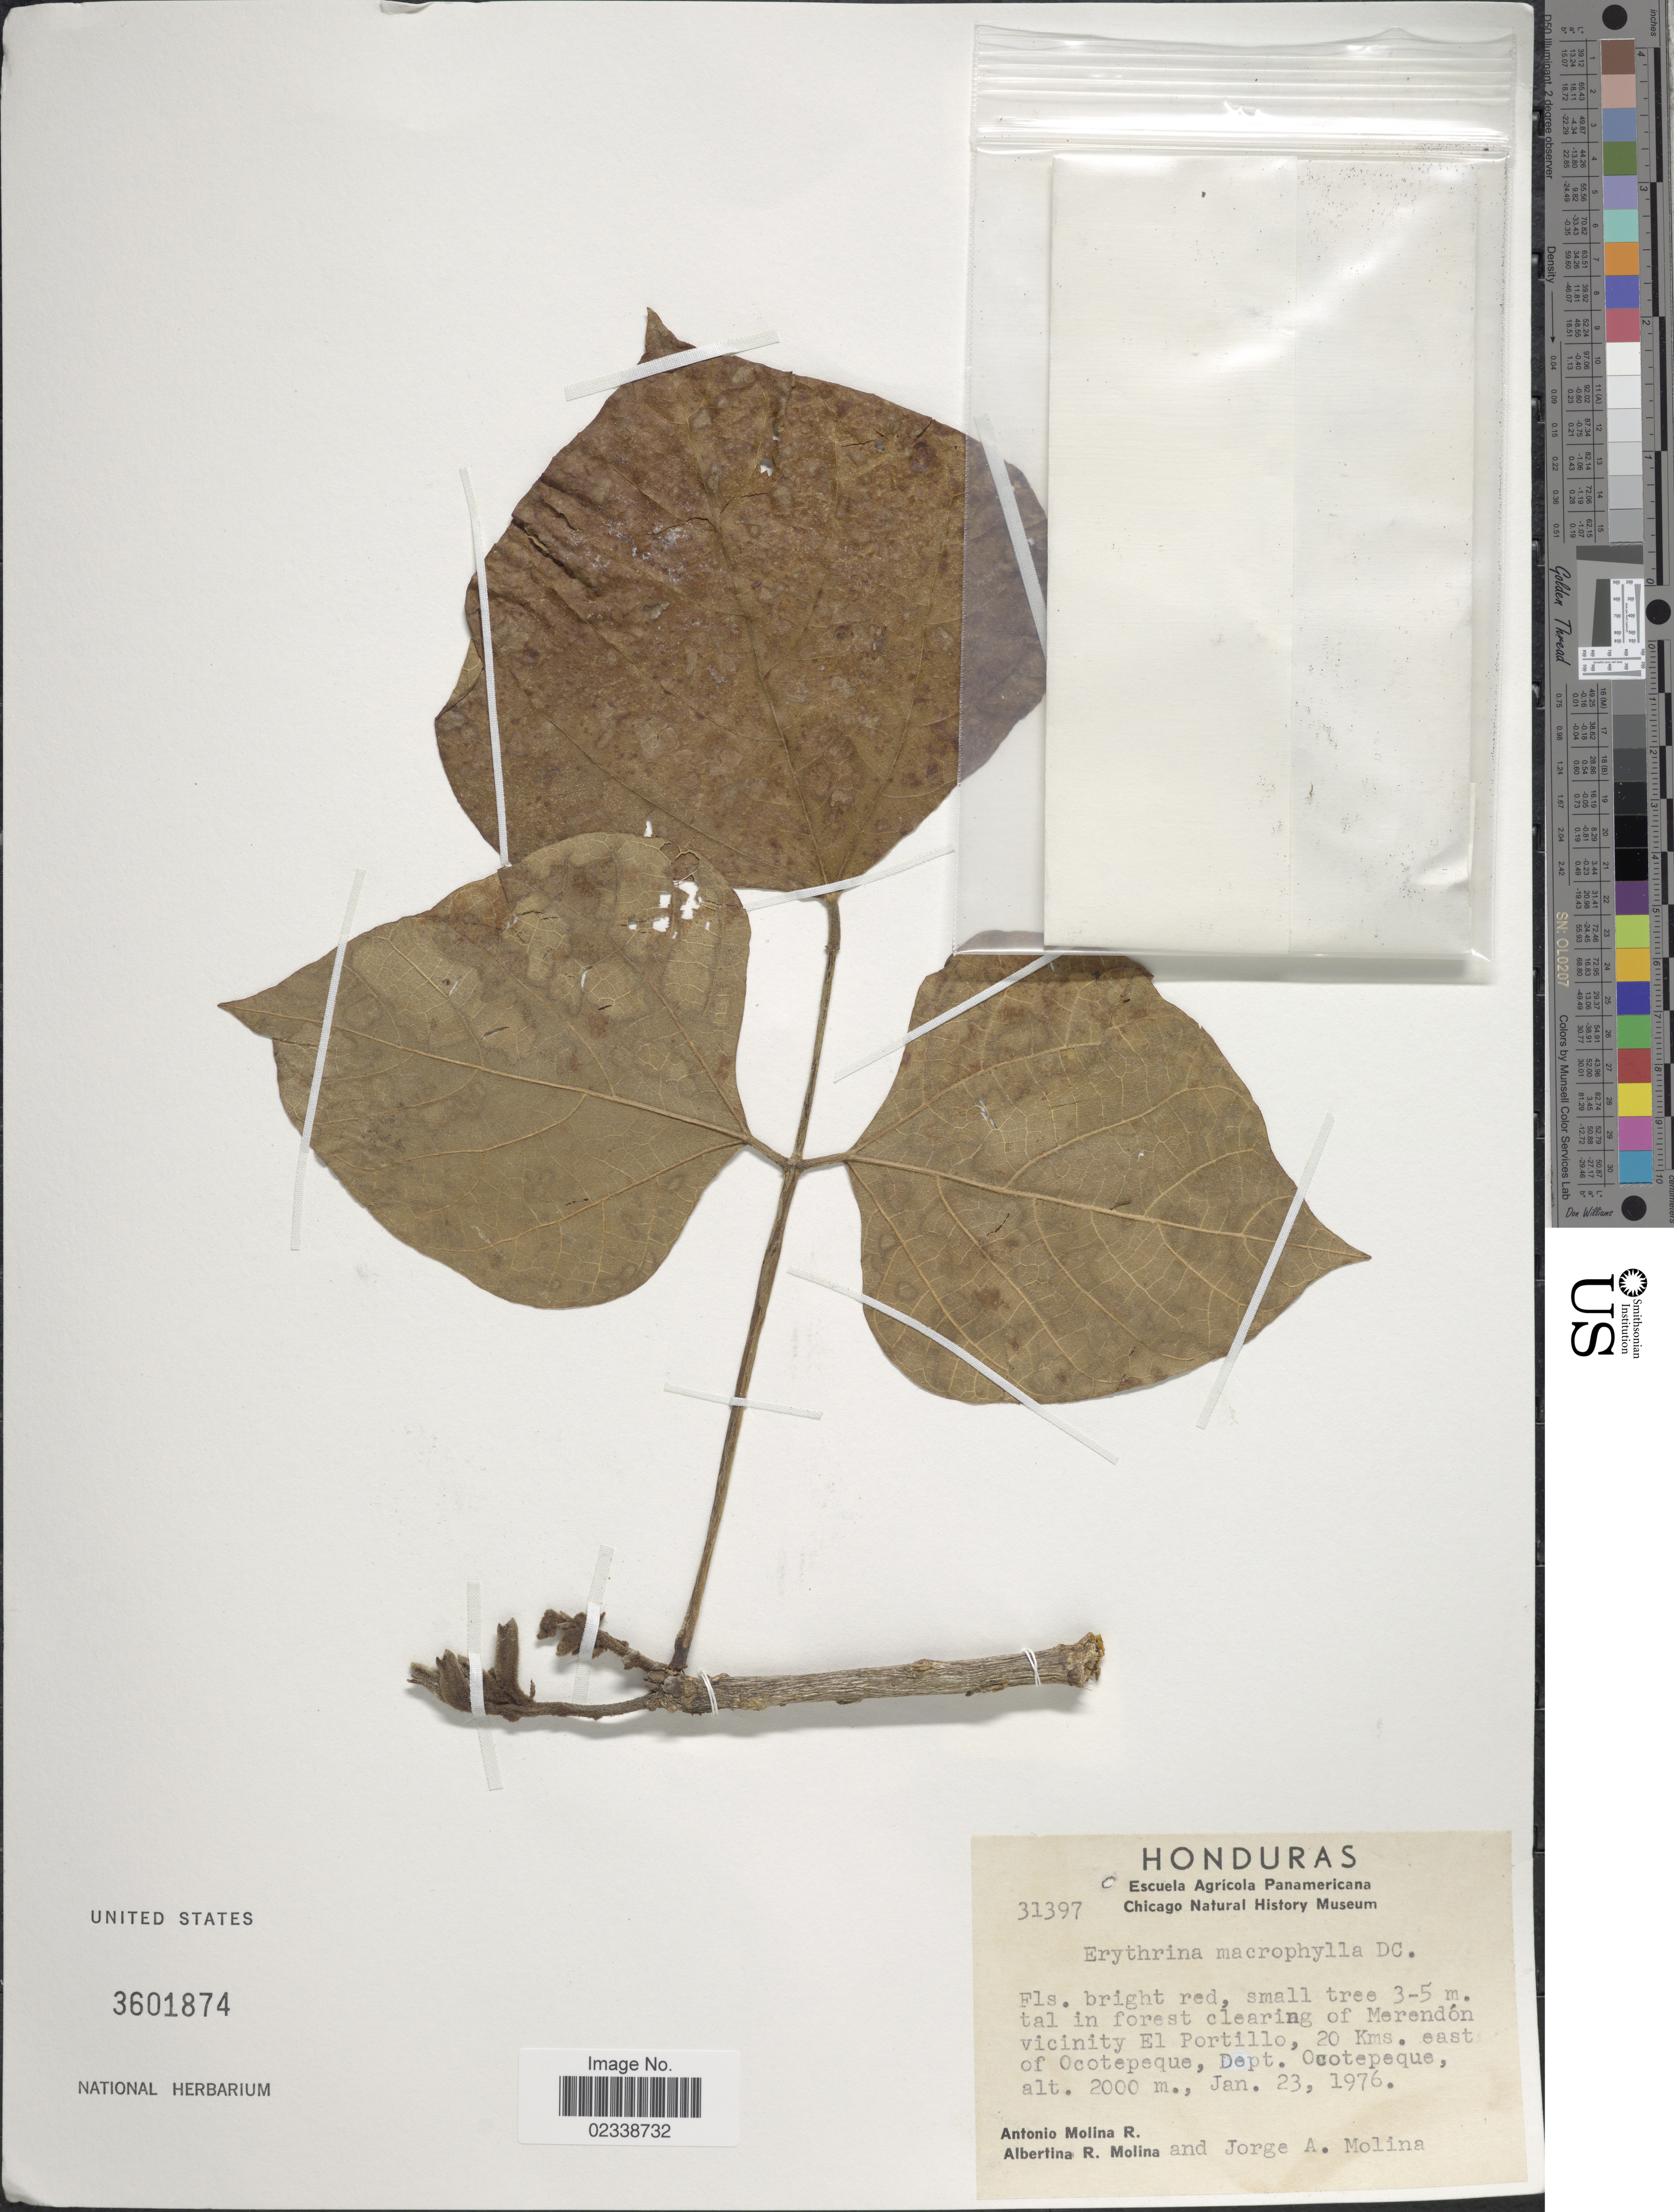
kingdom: Plantae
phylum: Tracheophyta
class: Magnoliopsida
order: Fabales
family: Fabaceae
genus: Erythrina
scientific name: Erythrina macrophylla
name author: DC.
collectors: A. Molina R., A. R. Molina & J. A. Molina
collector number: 31397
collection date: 1976-01-23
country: Honduras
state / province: Ocotepeque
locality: Clearing of Merendon Vicinity El Portillo, 20 kms east of Ocotepeque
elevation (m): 2000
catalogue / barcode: US 3601874